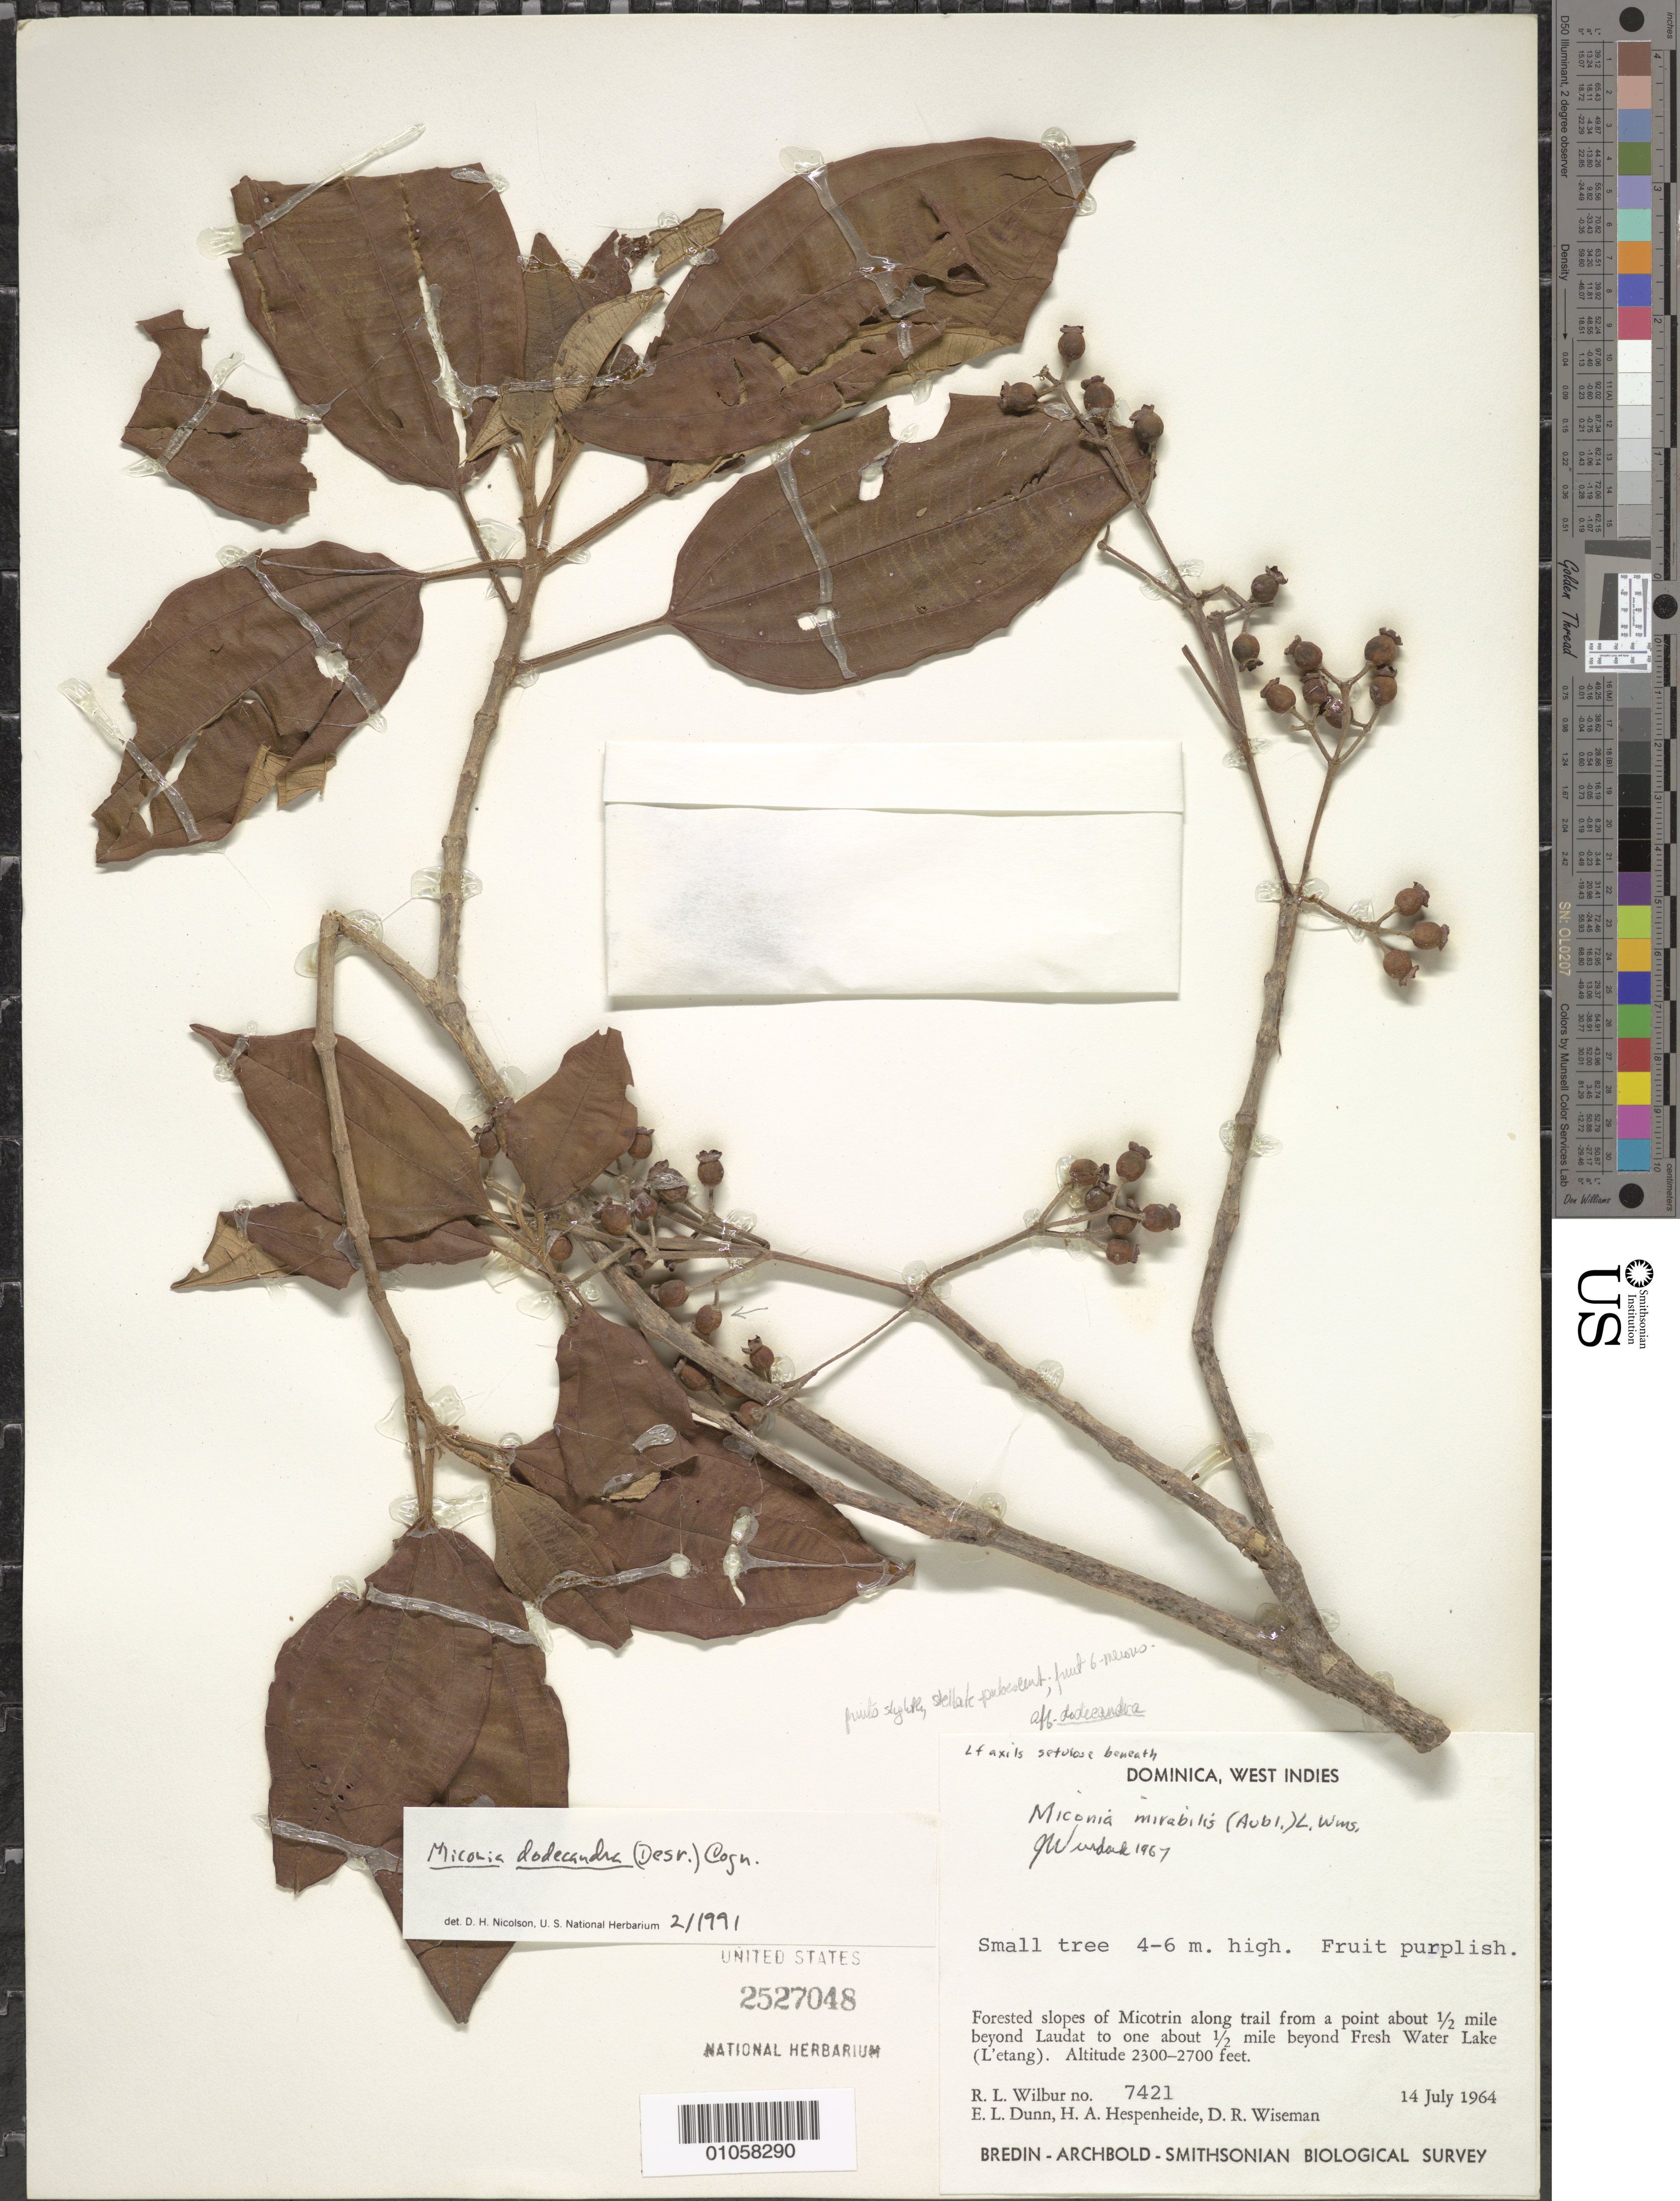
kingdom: Plantae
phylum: Tracheophyta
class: Magnoliopsida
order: Myrtales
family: Melastomataceae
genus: Miconia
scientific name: Miconia dodecandra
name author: Cogn.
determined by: Nicolson, Dan H.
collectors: R. L. Wilbur, E. Dunn, H. A. Hespenheide & D. R. Wiseman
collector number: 7421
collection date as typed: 14 Jul 1964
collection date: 1964-07-14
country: Dominica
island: Dominica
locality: Micotrin, trail from a point about 0.5 mile beyond Laudat to one about 0.5 mile beyond Fresh Water lake (L'etang)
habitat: Forested slopes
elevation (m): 701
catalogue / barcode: US 2527048